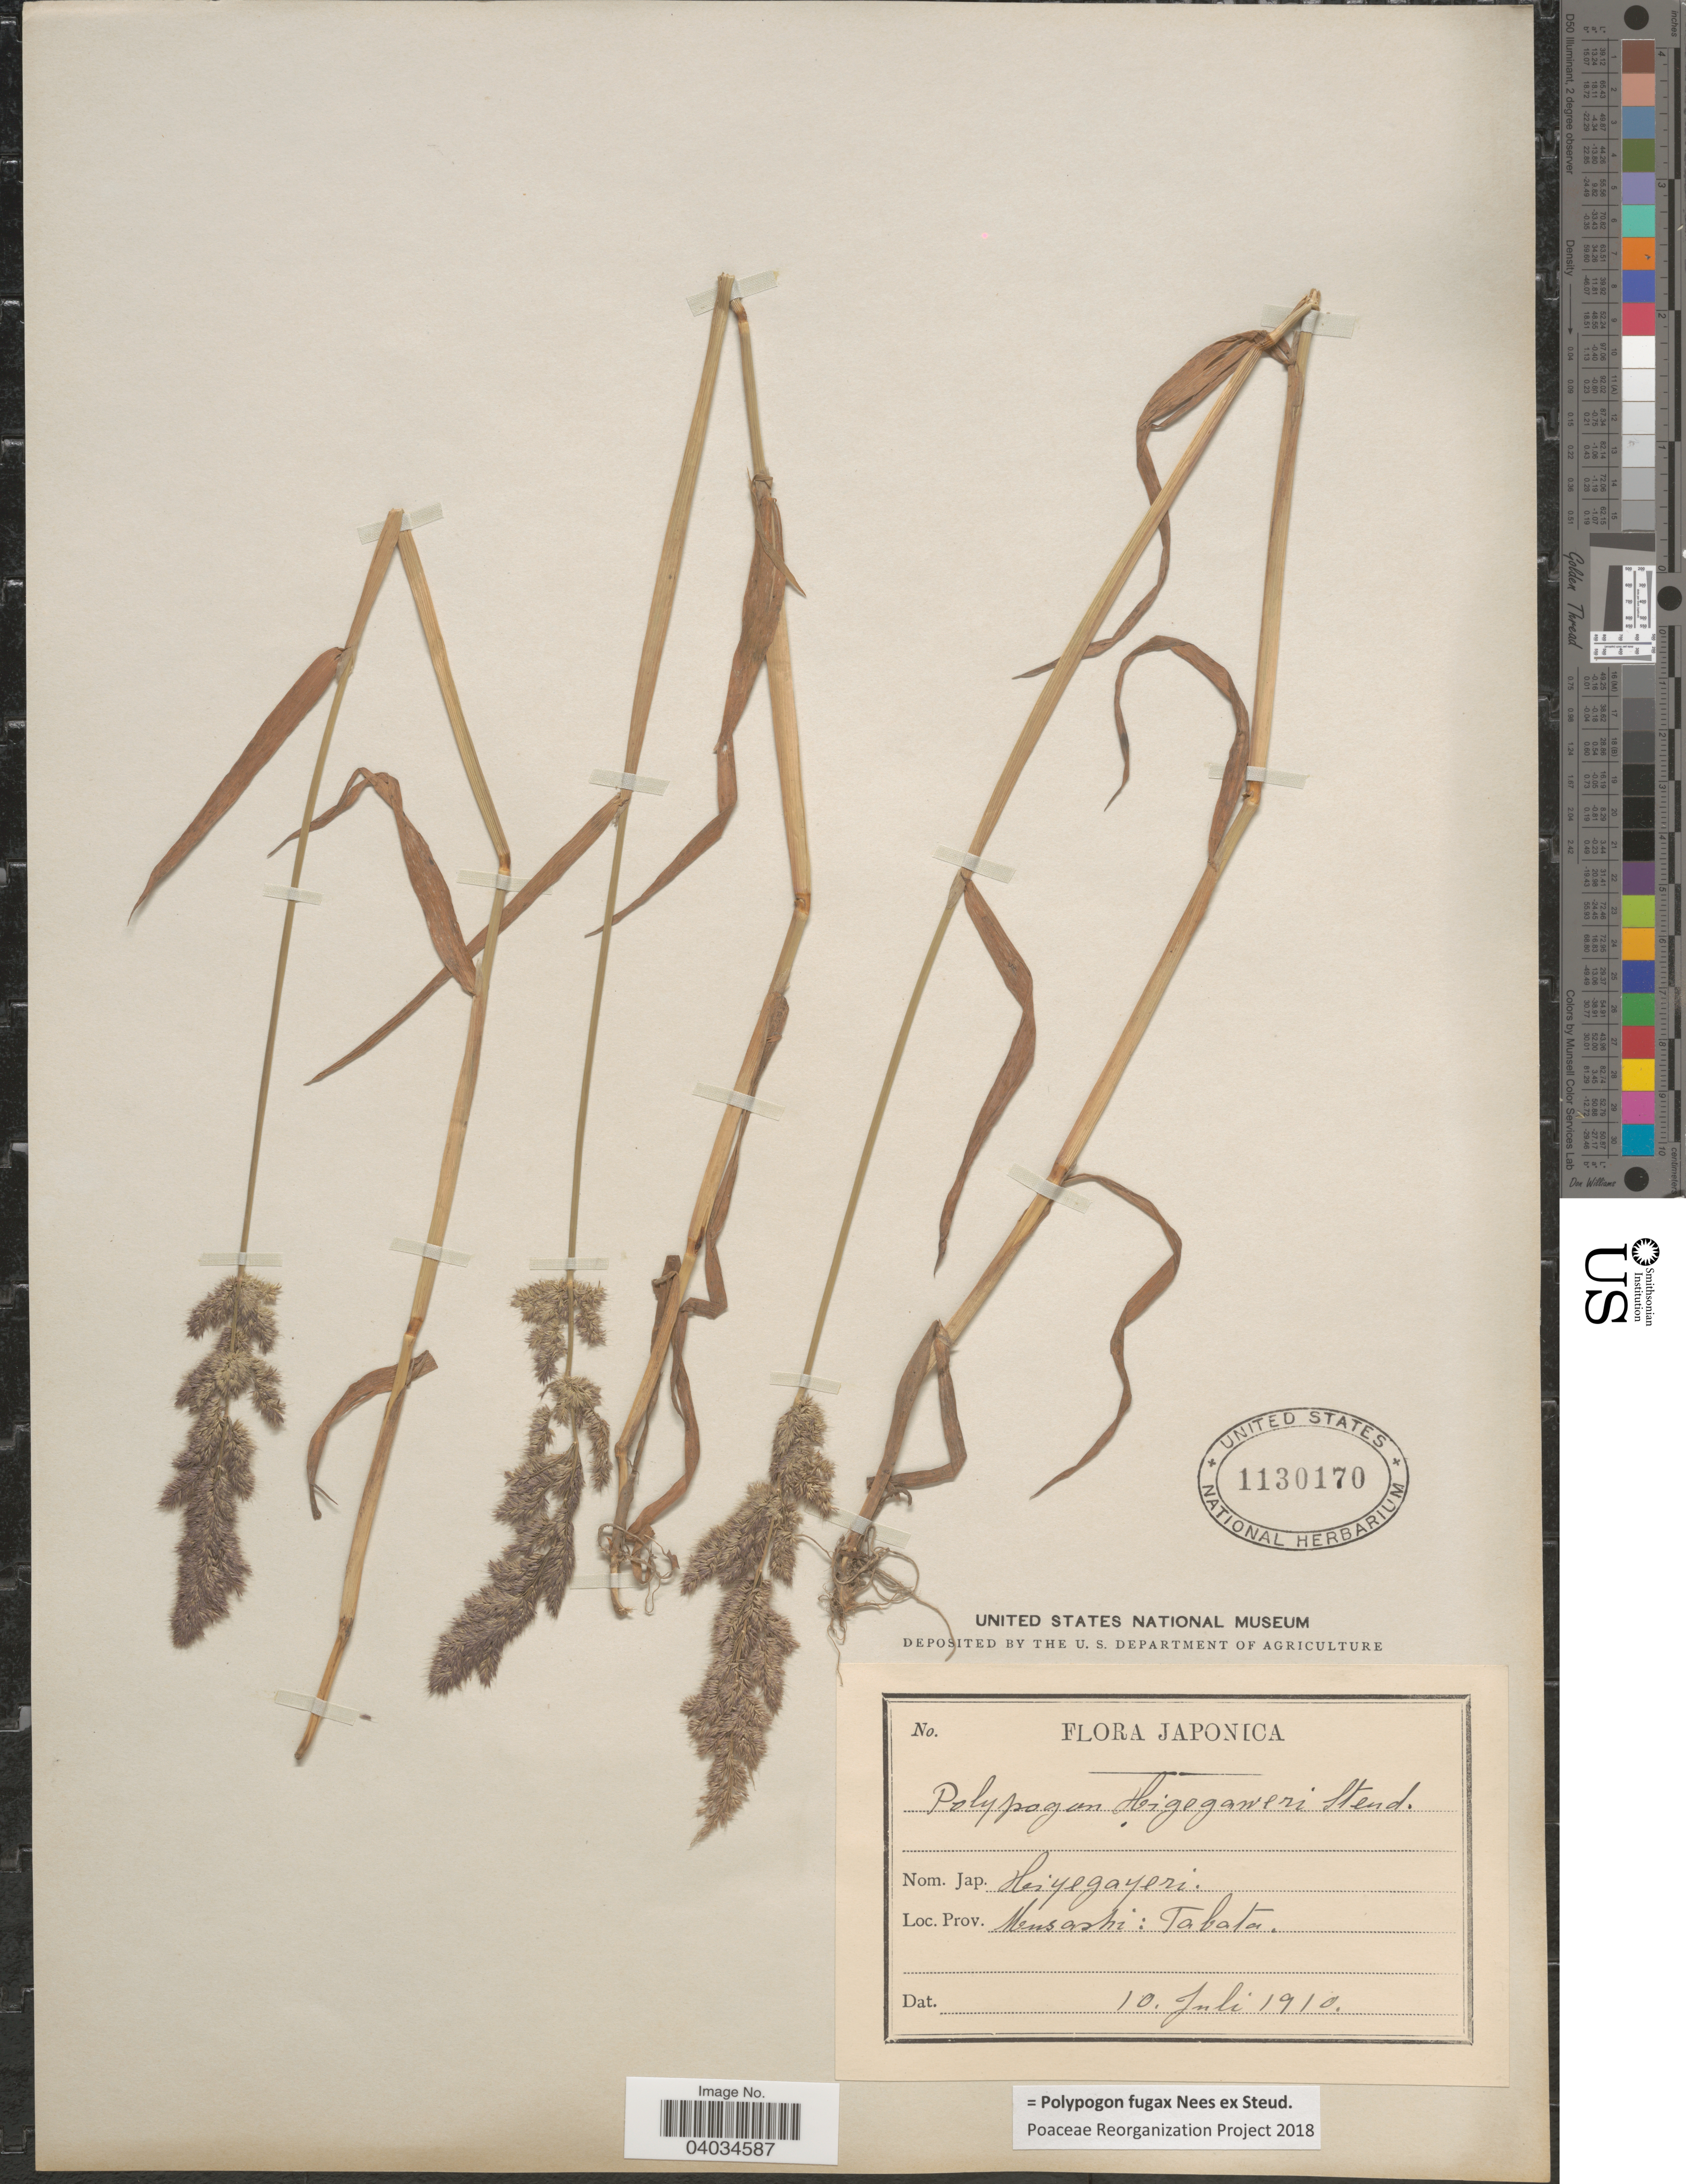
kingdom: Plantae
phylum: Tracheophyta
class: Liliopsida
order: Poales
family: Poaceae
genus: Polypogon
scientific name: Polypogon fugax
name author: Nees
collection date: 1910-07-10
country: Japan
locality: Musashi: Tabata.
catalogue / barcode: US 1130170